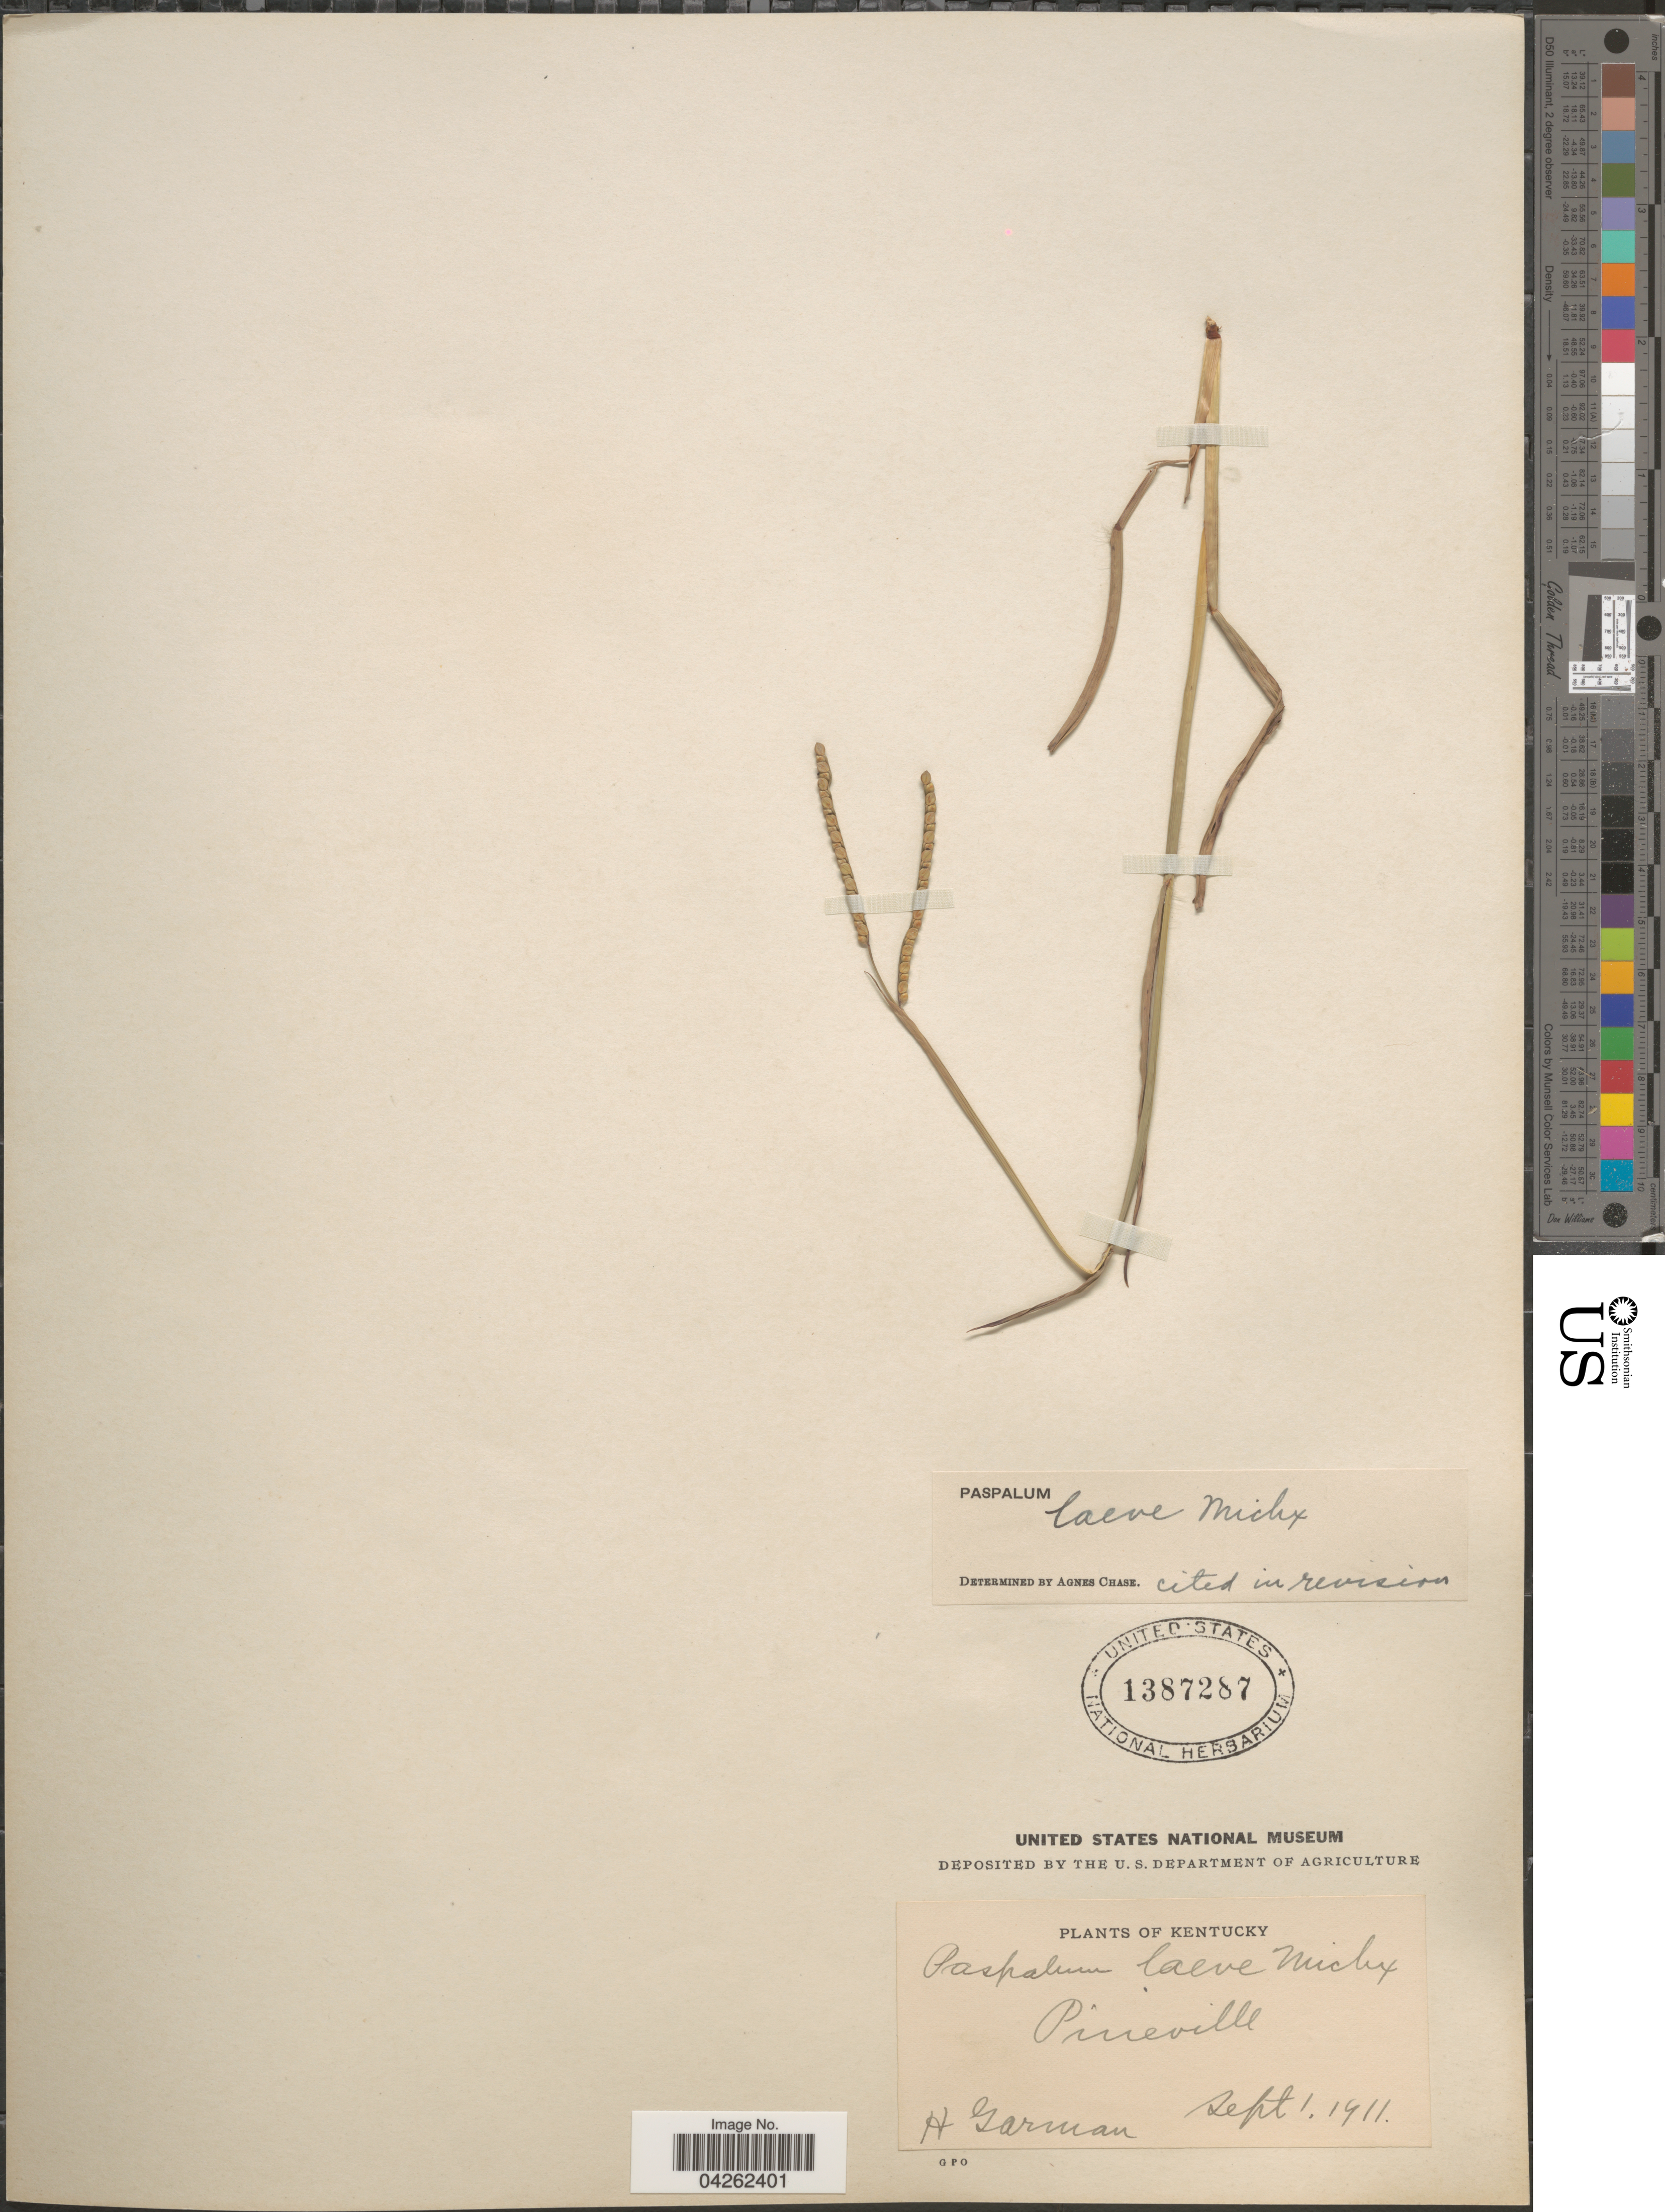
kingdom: Plantae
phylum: Tracheophyta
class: Liliopsida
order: Poales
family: Poaceae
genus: Paspalum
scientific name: Paspalum laeve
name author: Michx.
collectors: H. Garman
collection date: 1911-09-01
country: United States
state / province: Kentucky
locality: Pineville.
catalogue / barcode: US 1387287